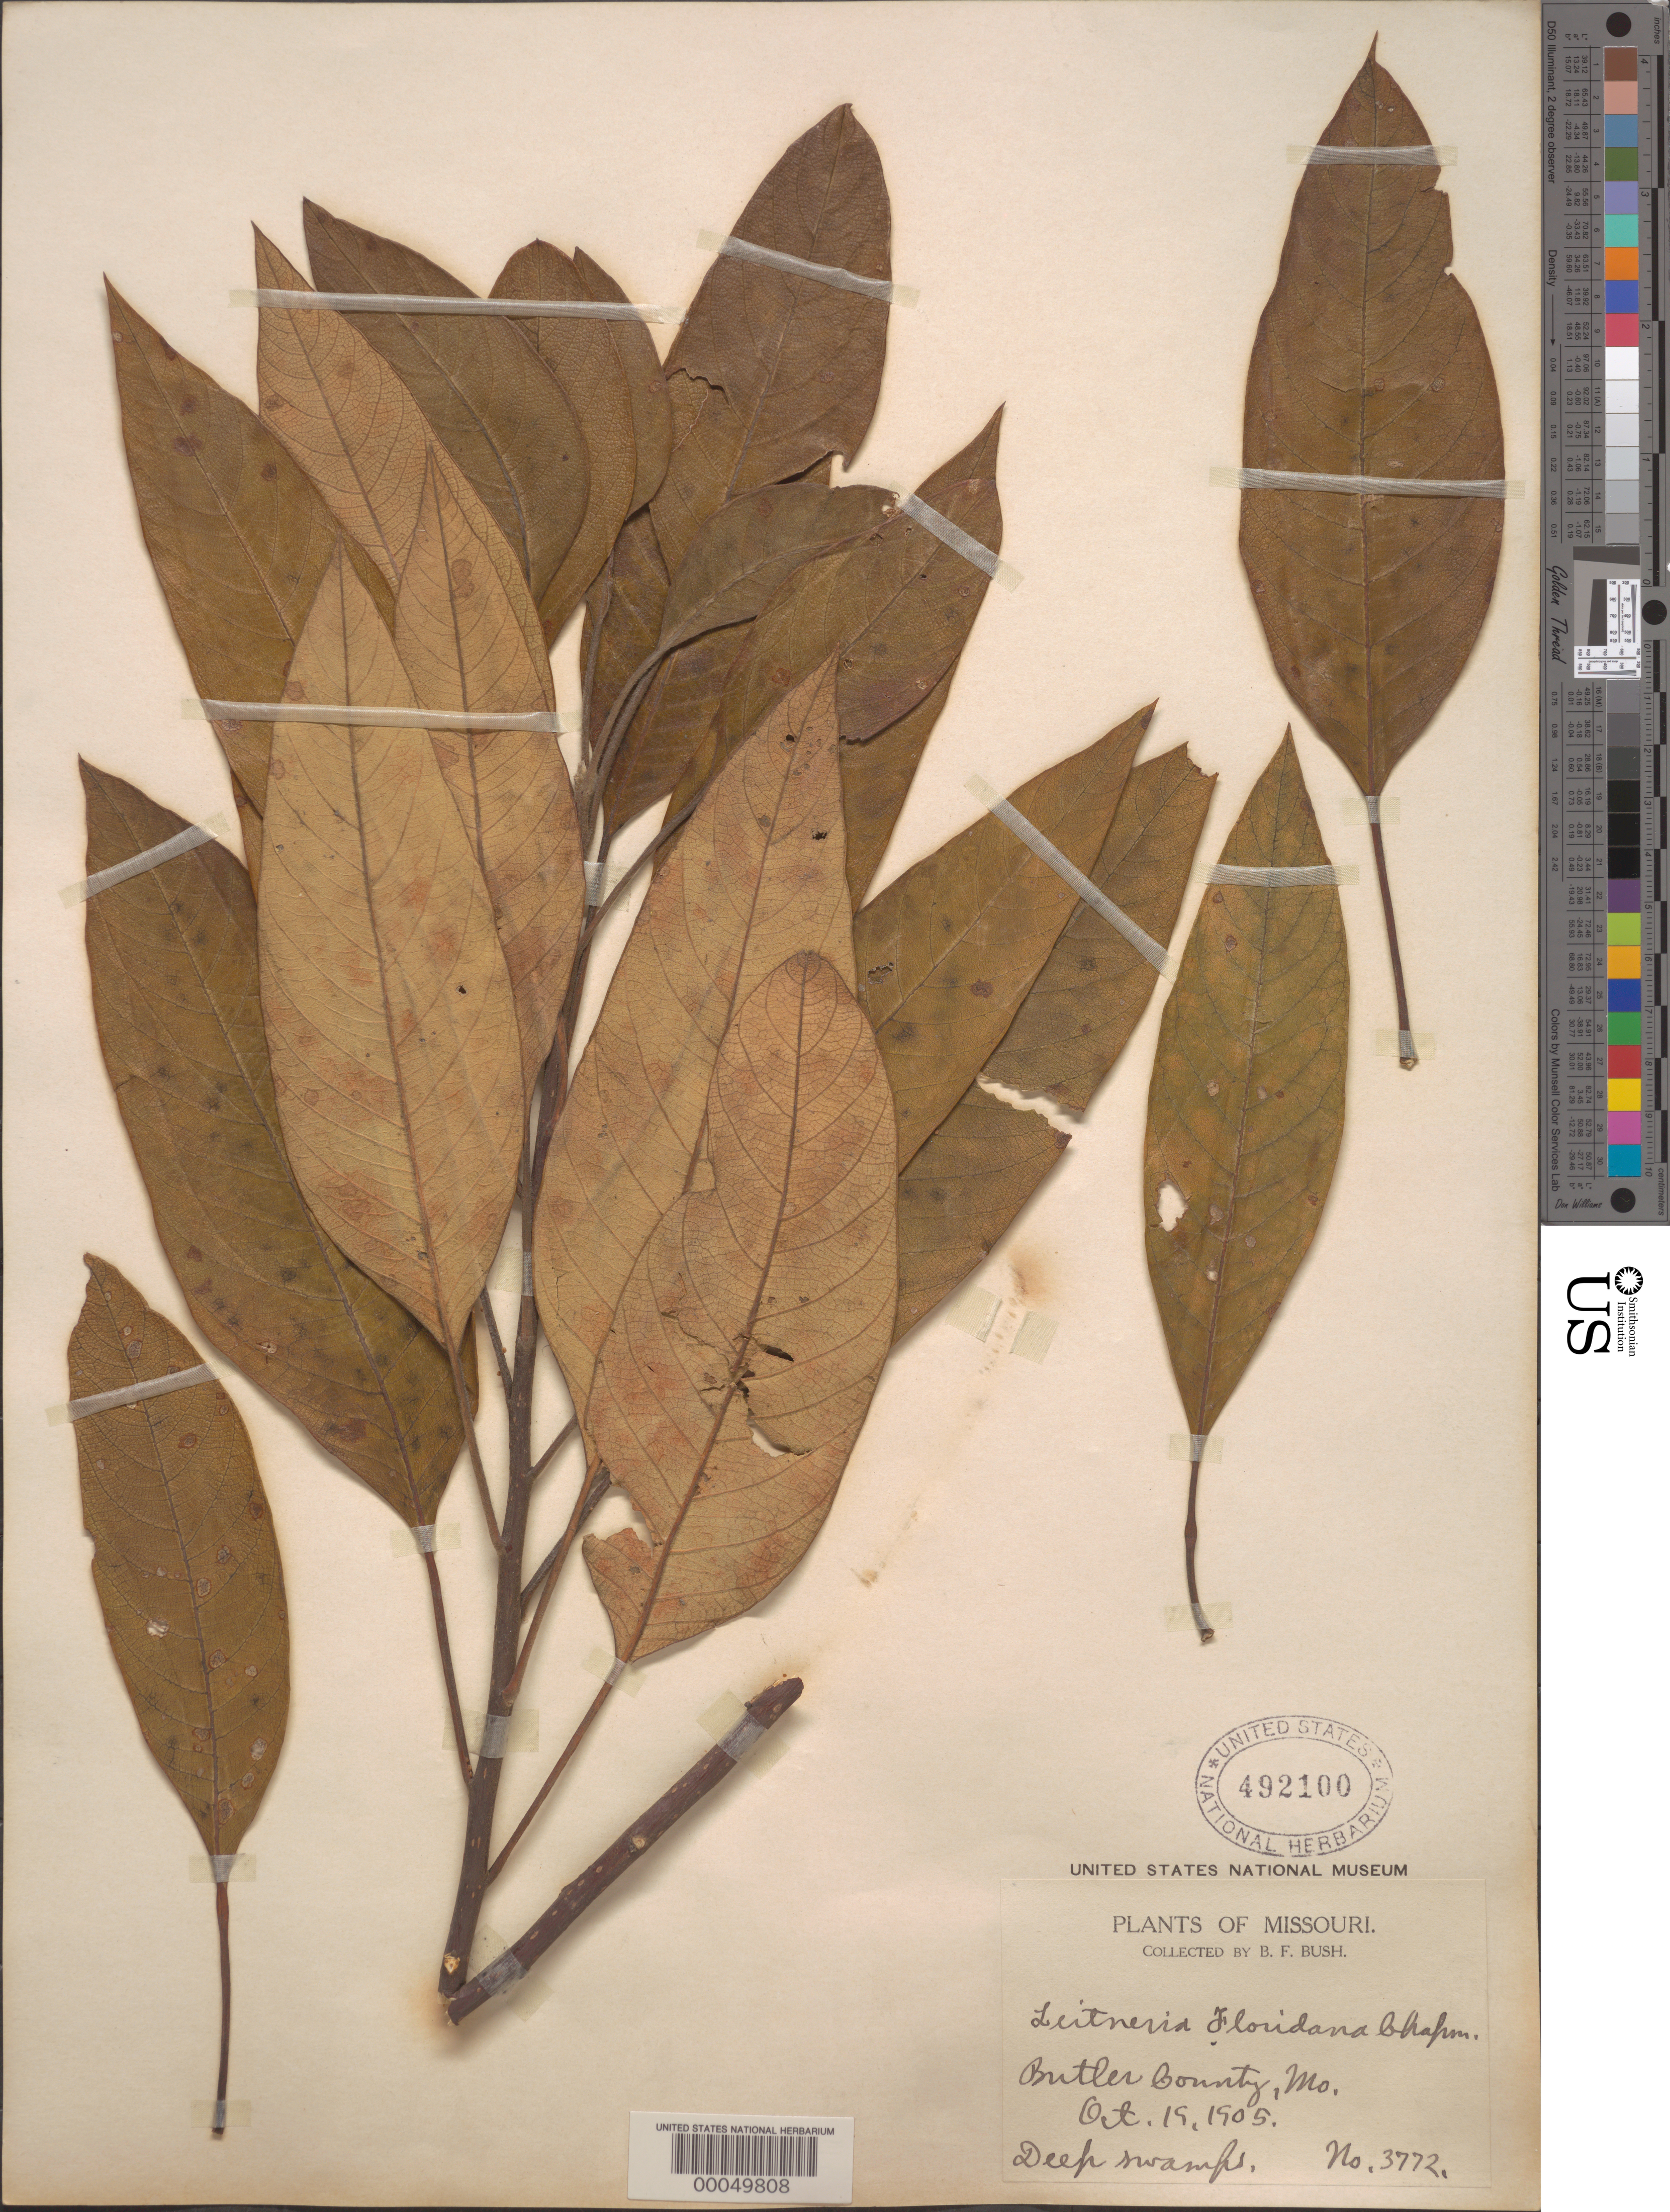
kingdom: Plantae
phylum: Tracheophyta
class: Magnoliopsida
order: Sapindales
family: Simaroubaceae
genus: Leitneria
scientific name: Leitneria floridana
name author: Chapm.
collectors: B. F. Bush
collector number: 3772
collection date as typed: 19 Oct 1905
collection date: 1905-10-19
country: United States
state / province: Missouri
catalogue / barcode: US 492100